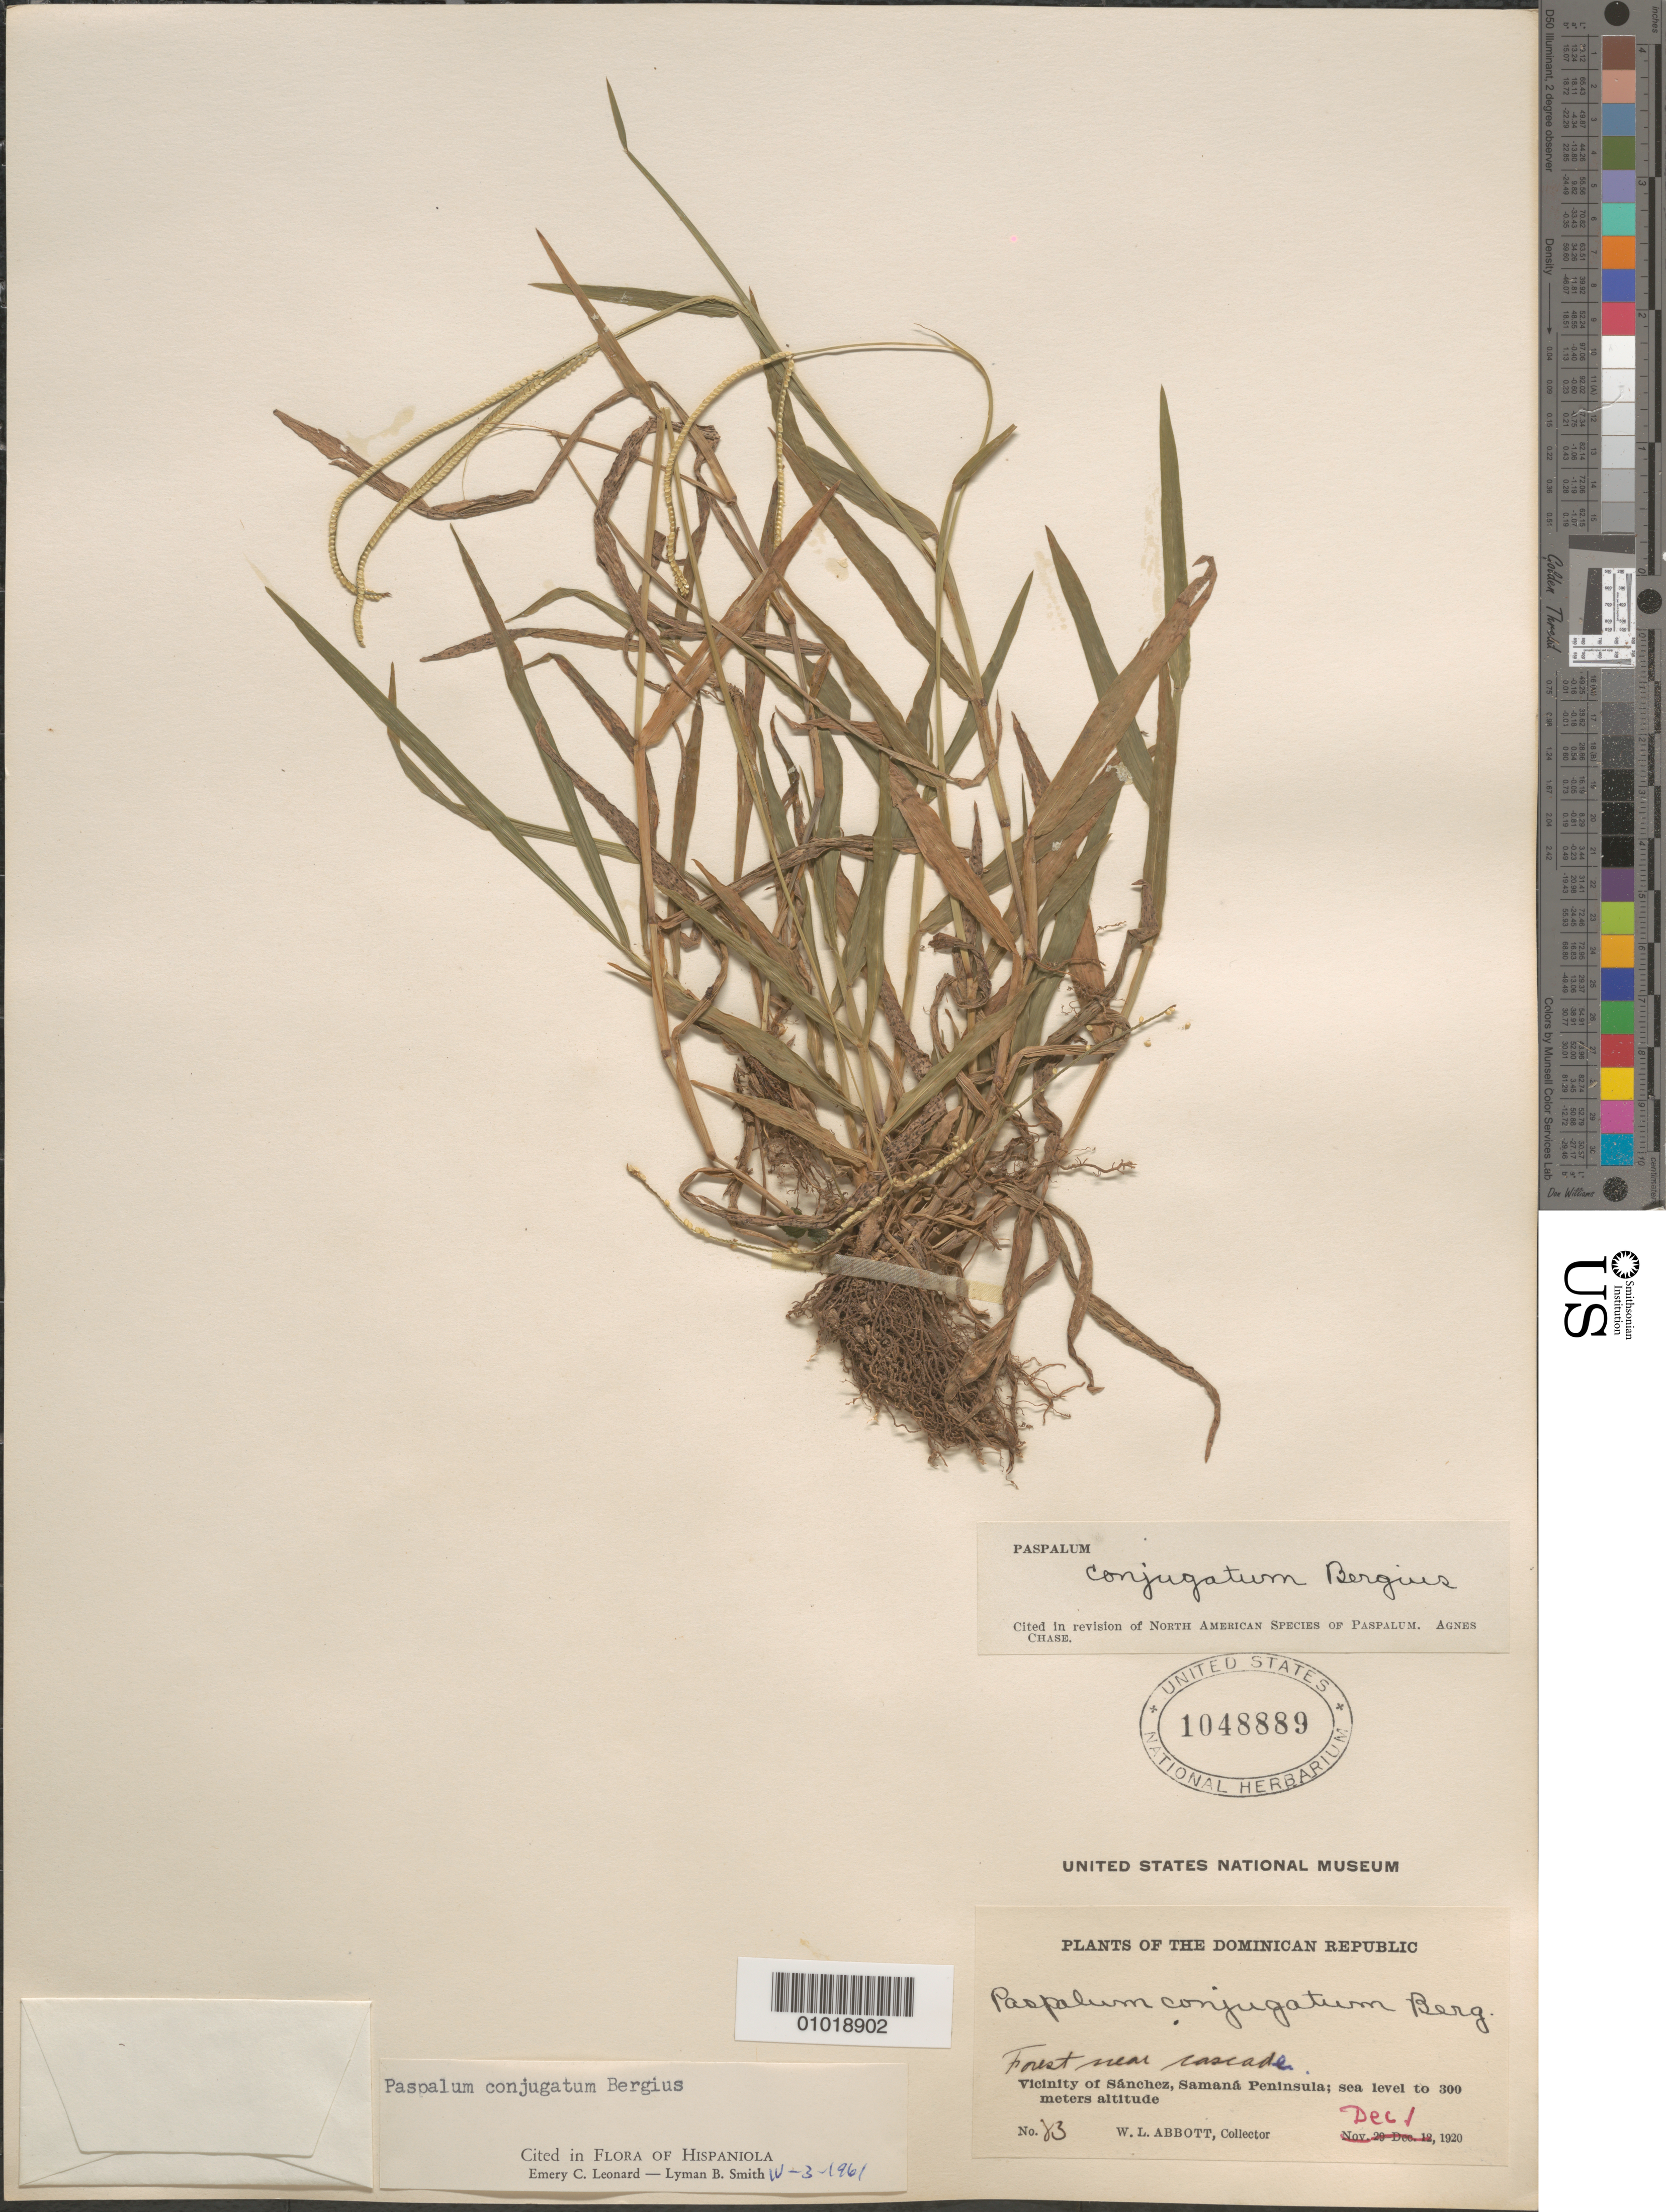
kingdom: Plantae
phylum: Tracheophyta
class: Liliopsida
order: Poales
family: Poaceae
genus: Paspalum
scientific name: Paspalum conjugatum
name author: P.J. Bergius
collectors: W. L. Abbott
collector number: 83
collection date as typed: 01 Dec 1920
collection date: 1920-12-01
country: Dominican Republic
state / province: Samaná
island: Hispaniola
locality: Vic. of Sanchez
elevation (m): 0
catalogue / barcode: US 1048889